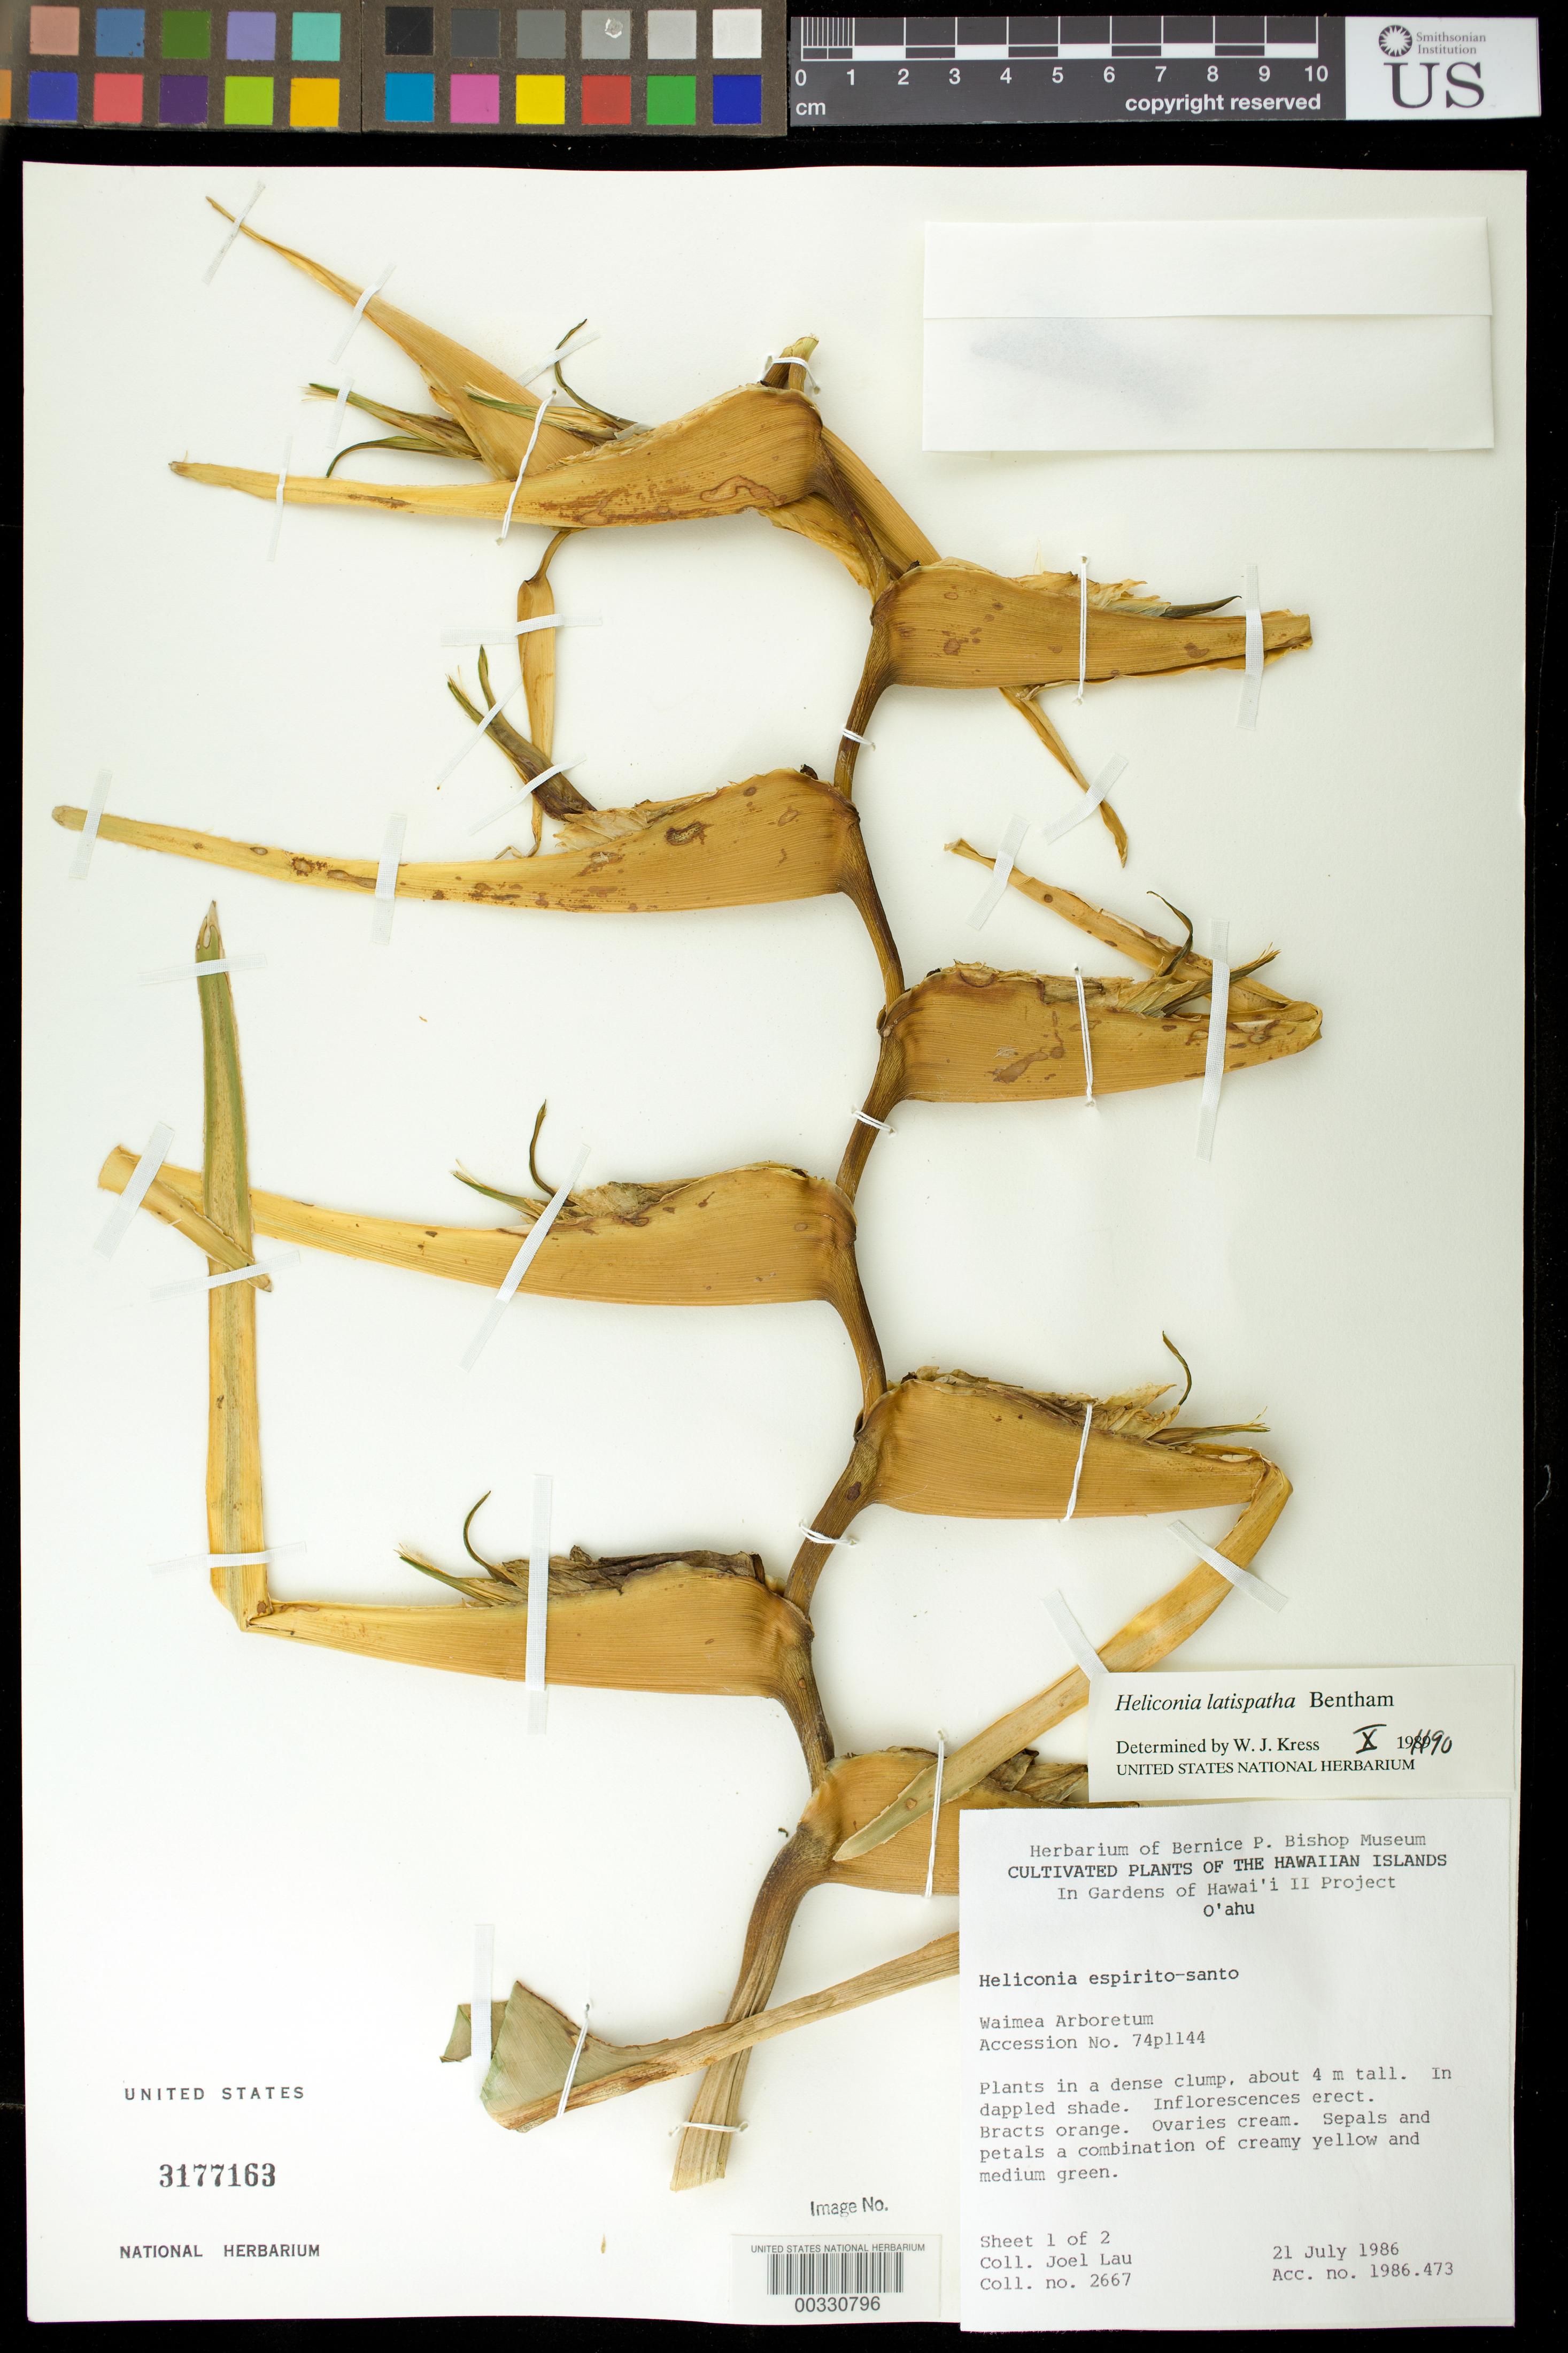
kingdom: Plantae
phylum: Tracheophyta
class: Liliopsida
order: Zingiberales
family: Heliconiaceae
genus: Heliconia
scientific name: Heliconia latispatha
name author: Benth.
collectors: J. Lau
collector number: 2667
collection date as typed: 21 Jul 1986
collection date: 1986-07-21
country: United States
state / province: Florida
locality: Southern Florida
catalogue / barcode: US 3177163